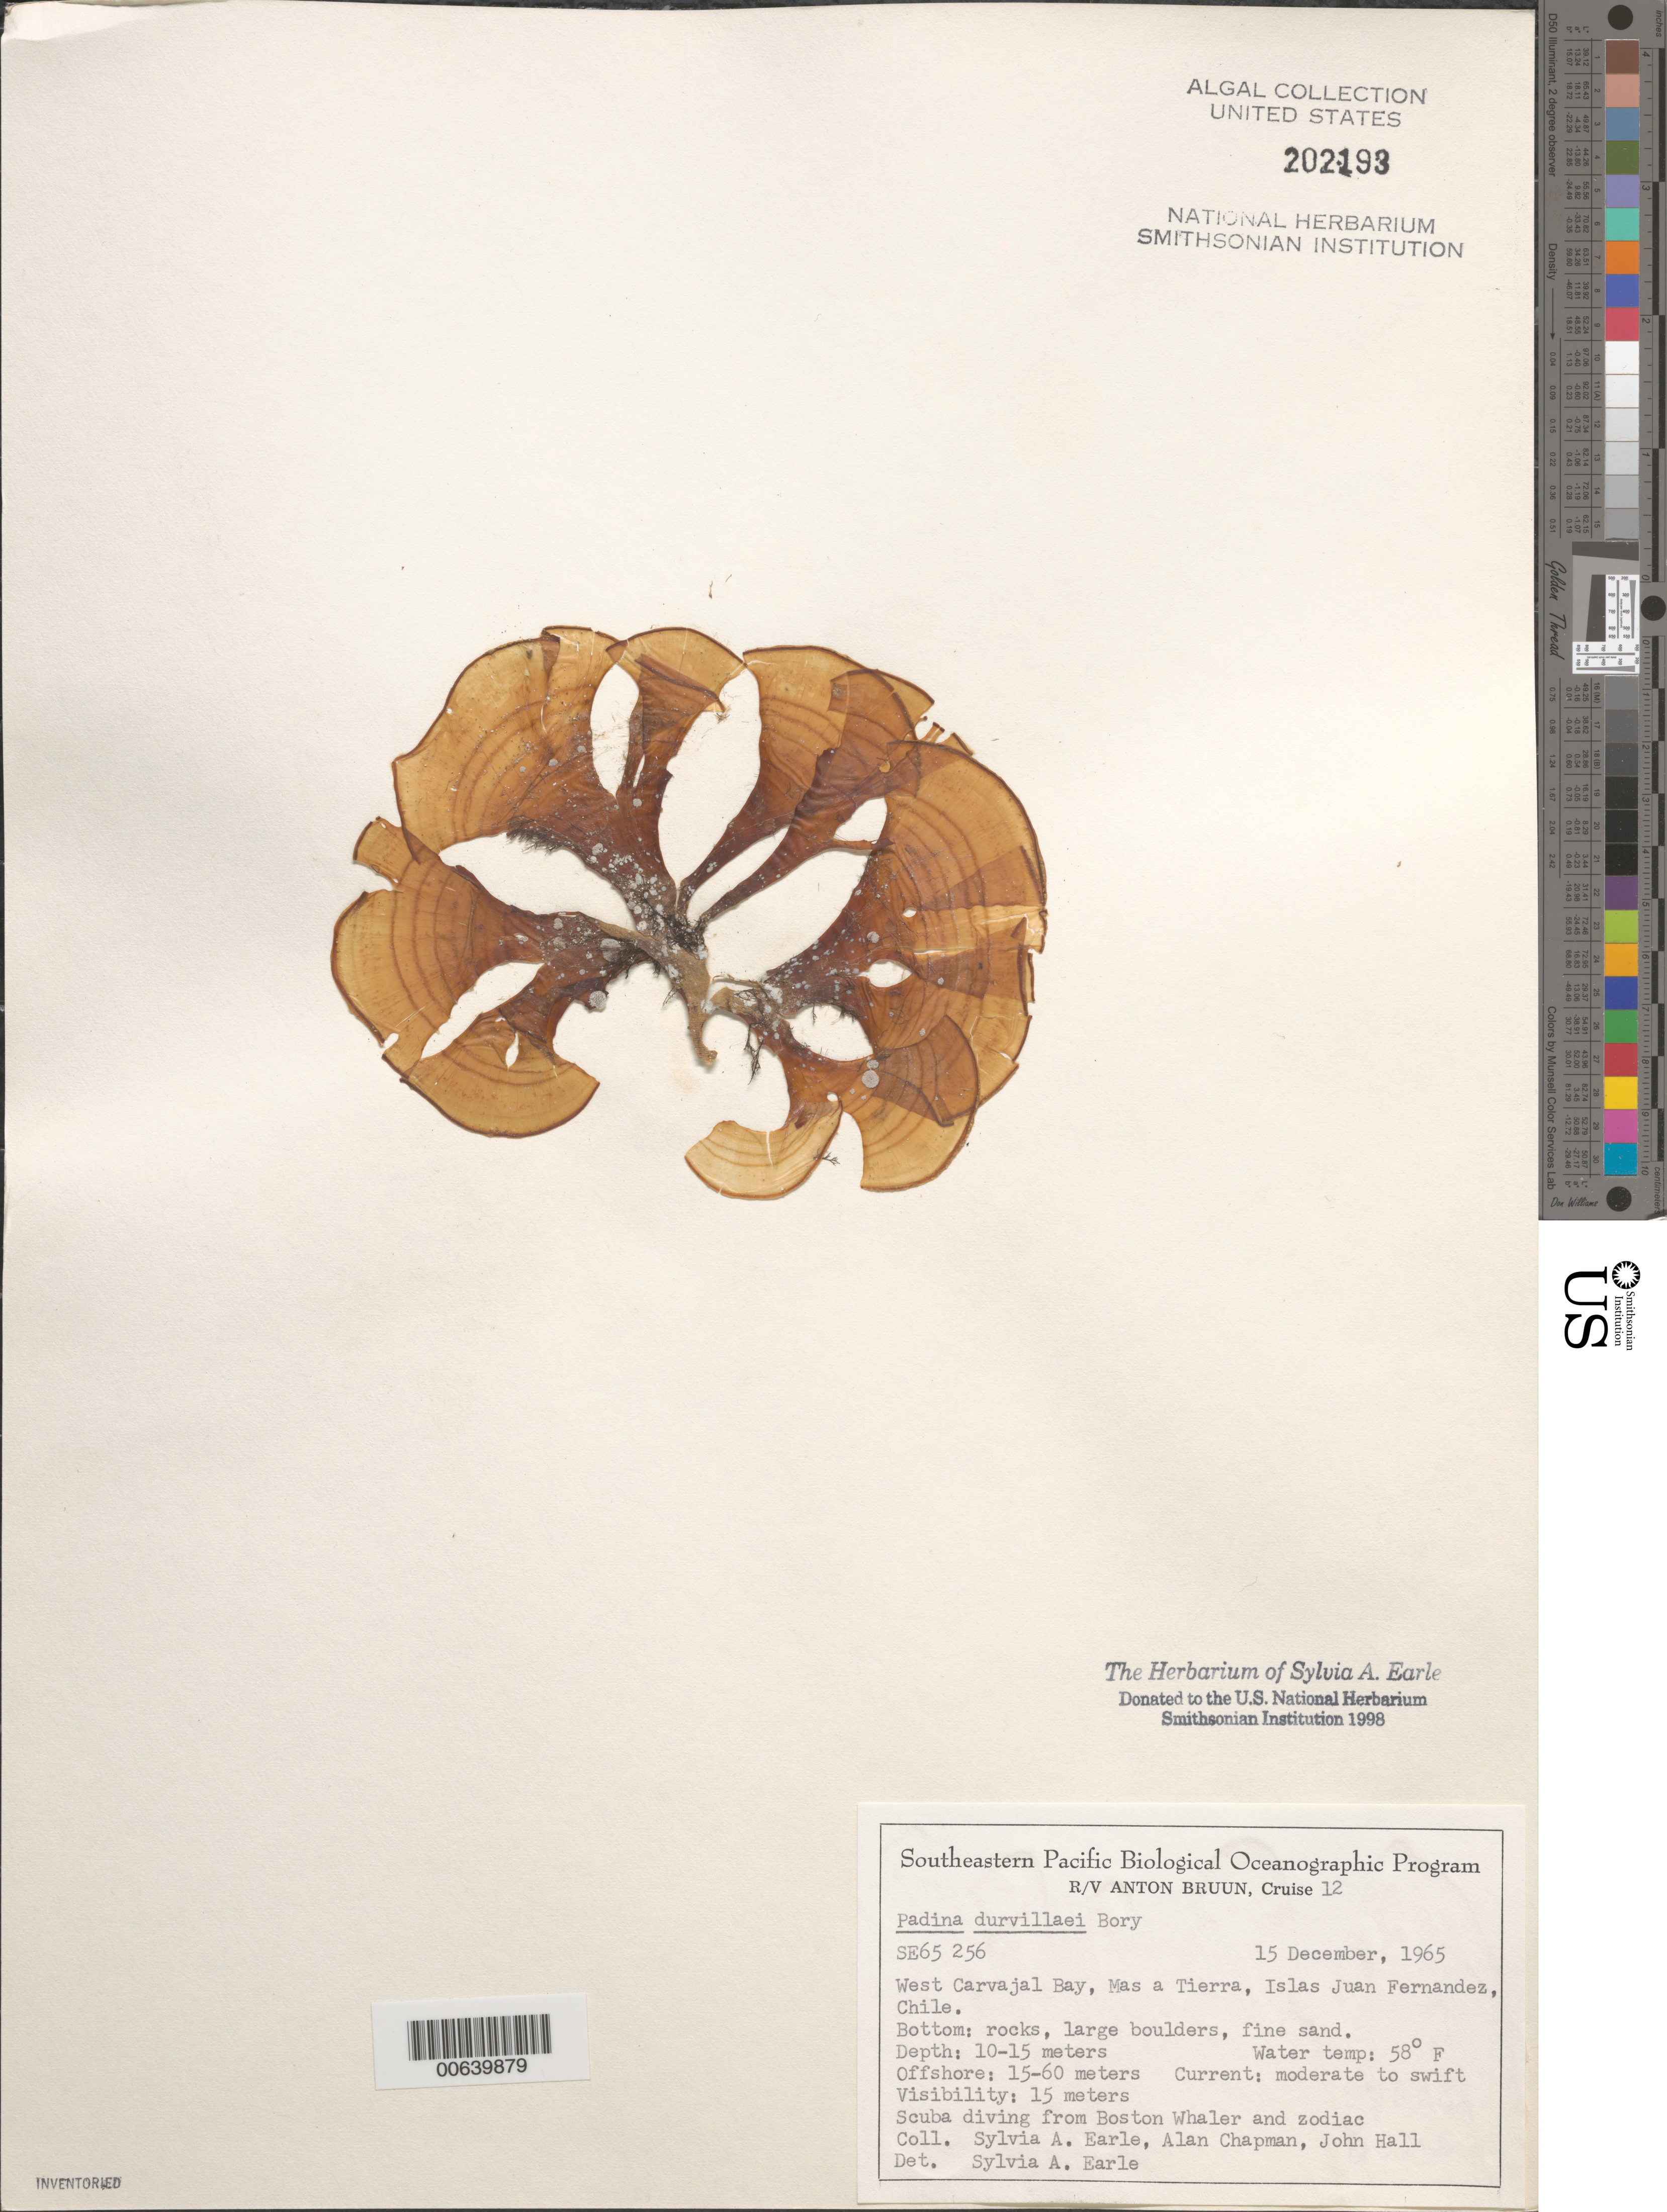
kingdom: Chromista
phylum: Ochrophyta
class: Phaeophyceae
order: Dictyotales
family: Dictyotaceae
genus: Padina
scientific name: Padina durvillaei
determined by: Earle, S. A.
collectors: S. A. Earle, A. Chapman & J. Hall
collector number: SE 65256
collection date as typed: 15 Dec 1965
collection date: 1965-12-15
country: Chile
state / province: Valparaíso (V)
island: Isla Más a Tierra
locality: West Carvajal Bay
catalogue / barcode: US 202193